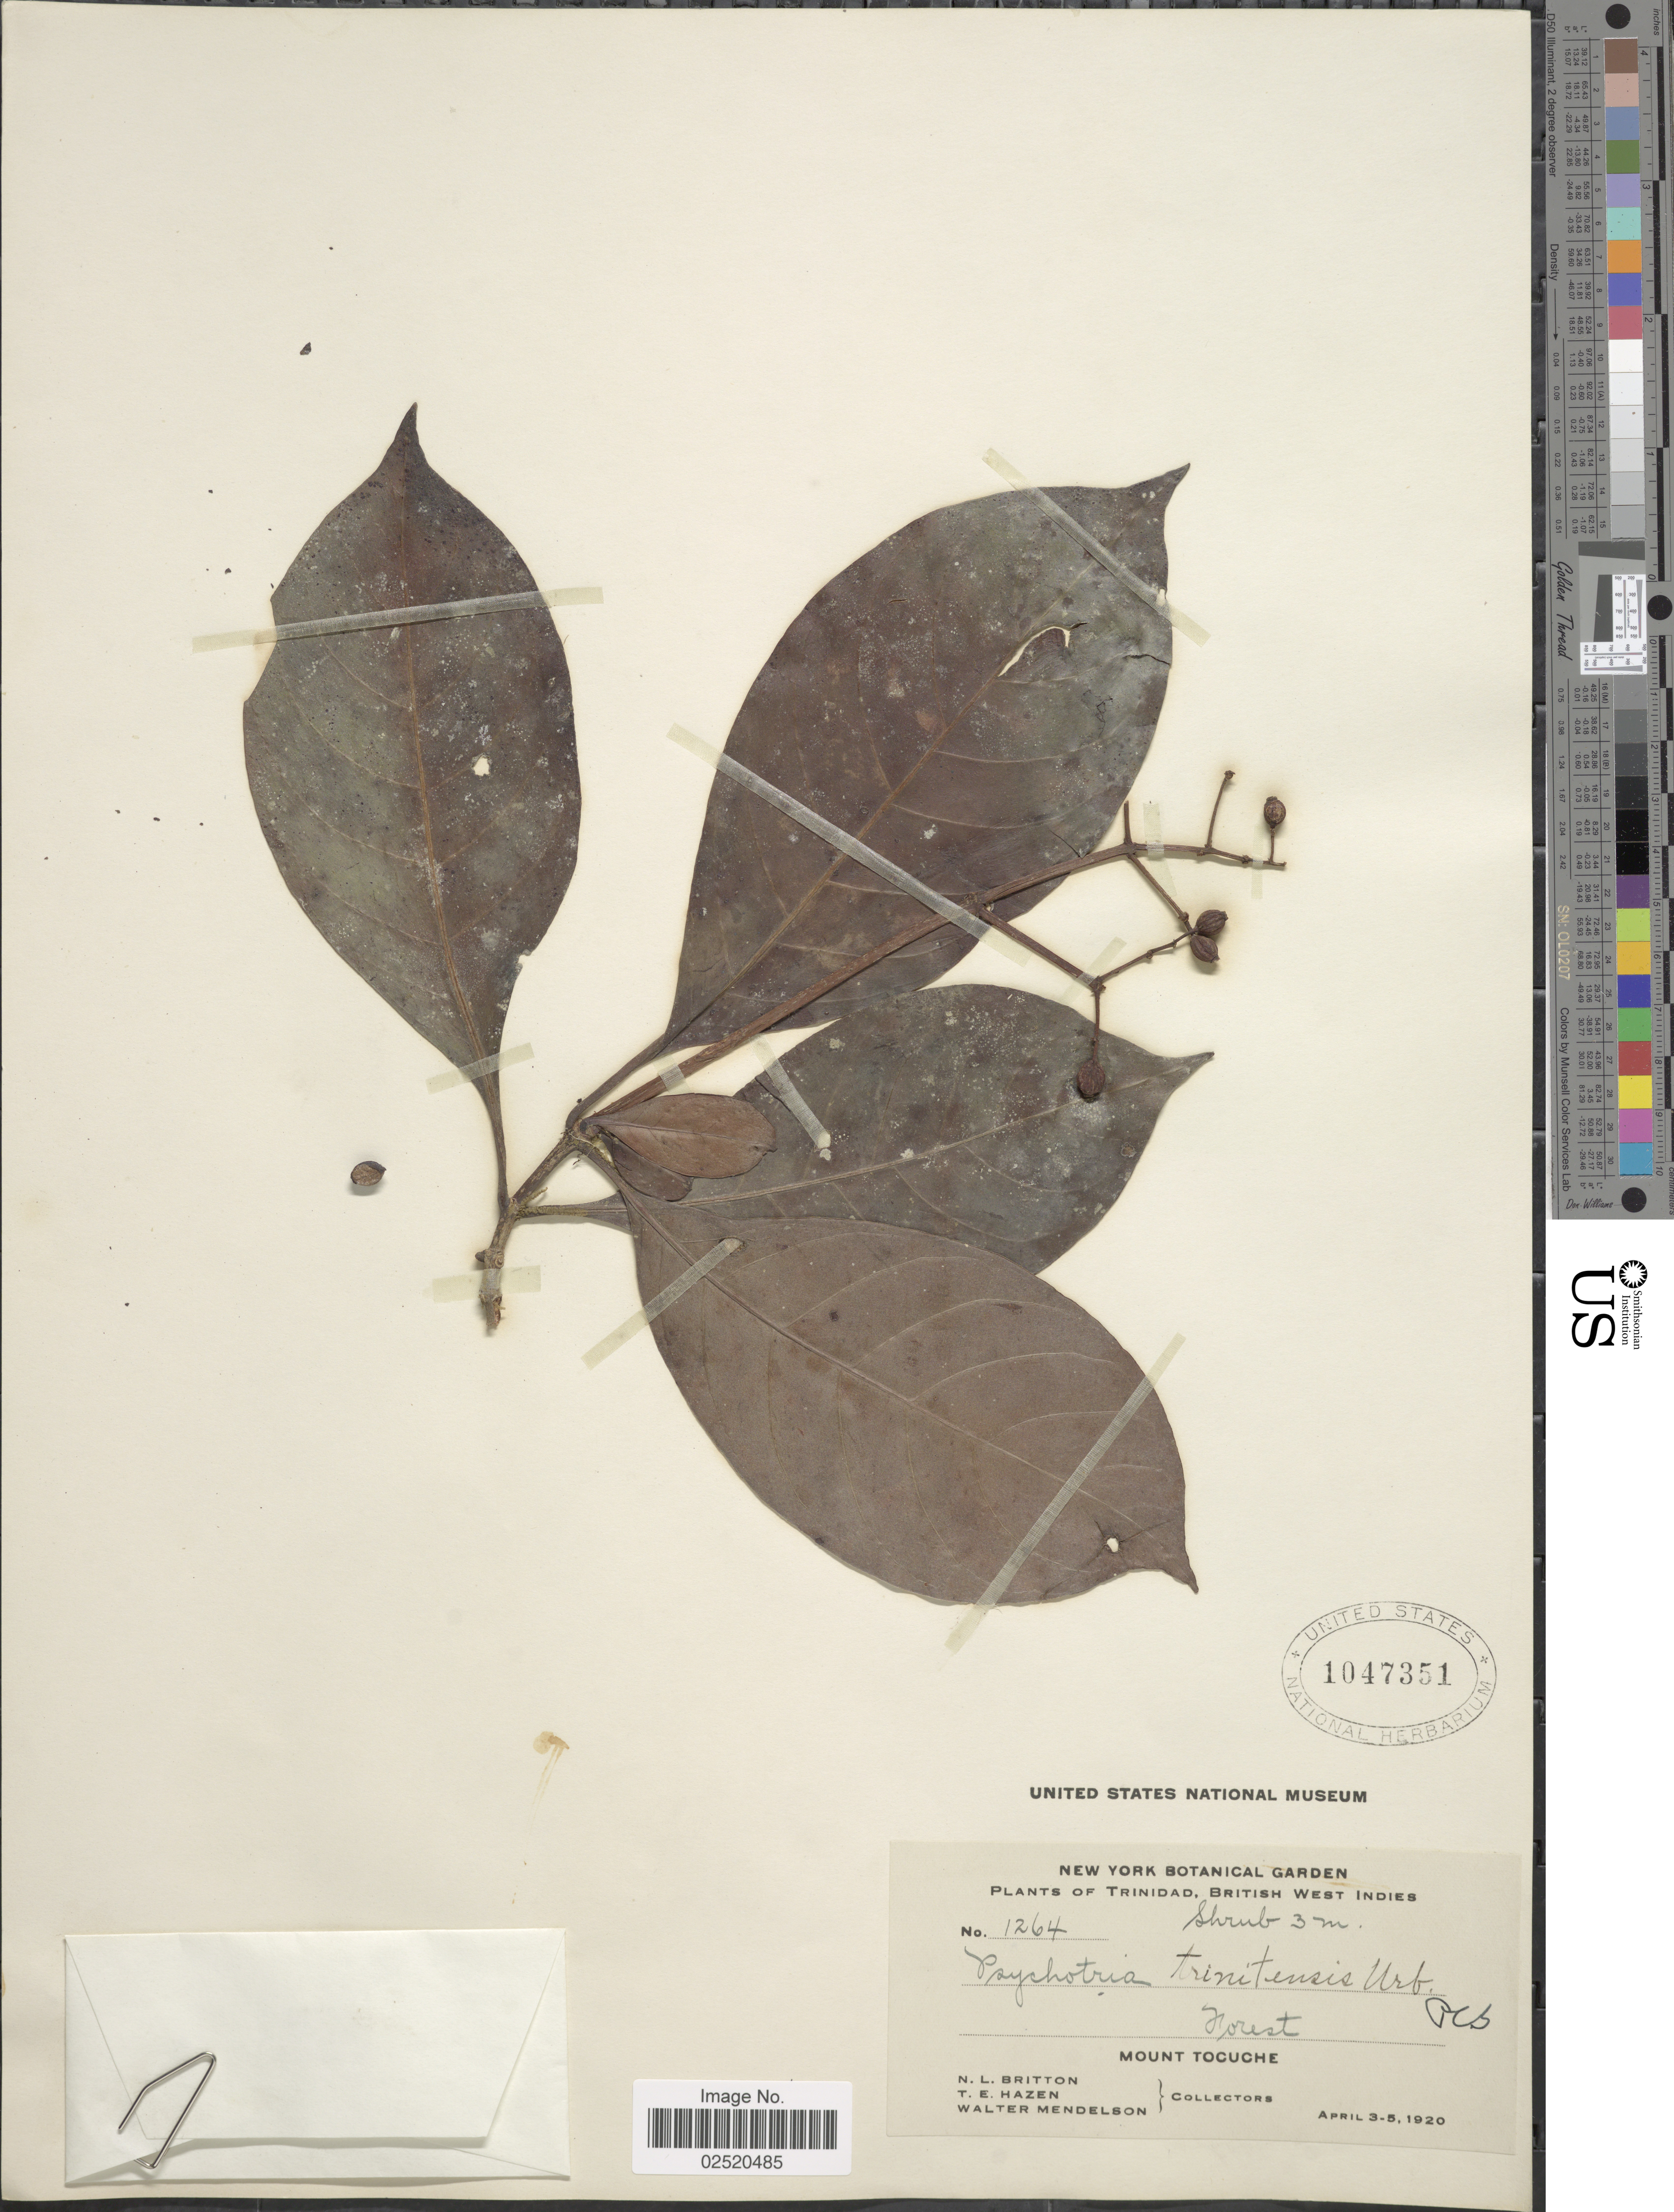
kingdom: Plantae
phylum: Tracheophyta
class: Magnoliopsida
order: Gentianales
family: Rubiaceae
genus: Psychotria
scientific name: Psychotria trinitensis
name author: Urb.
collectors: N. Britton, T. E. Hazen & W. Mendelson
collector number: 1264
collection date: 1920-04-03/1920-04-05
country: Trinidad and Tobago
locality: Trinidad, British West Indies. Mount Tocuche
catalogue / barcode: US 1047351